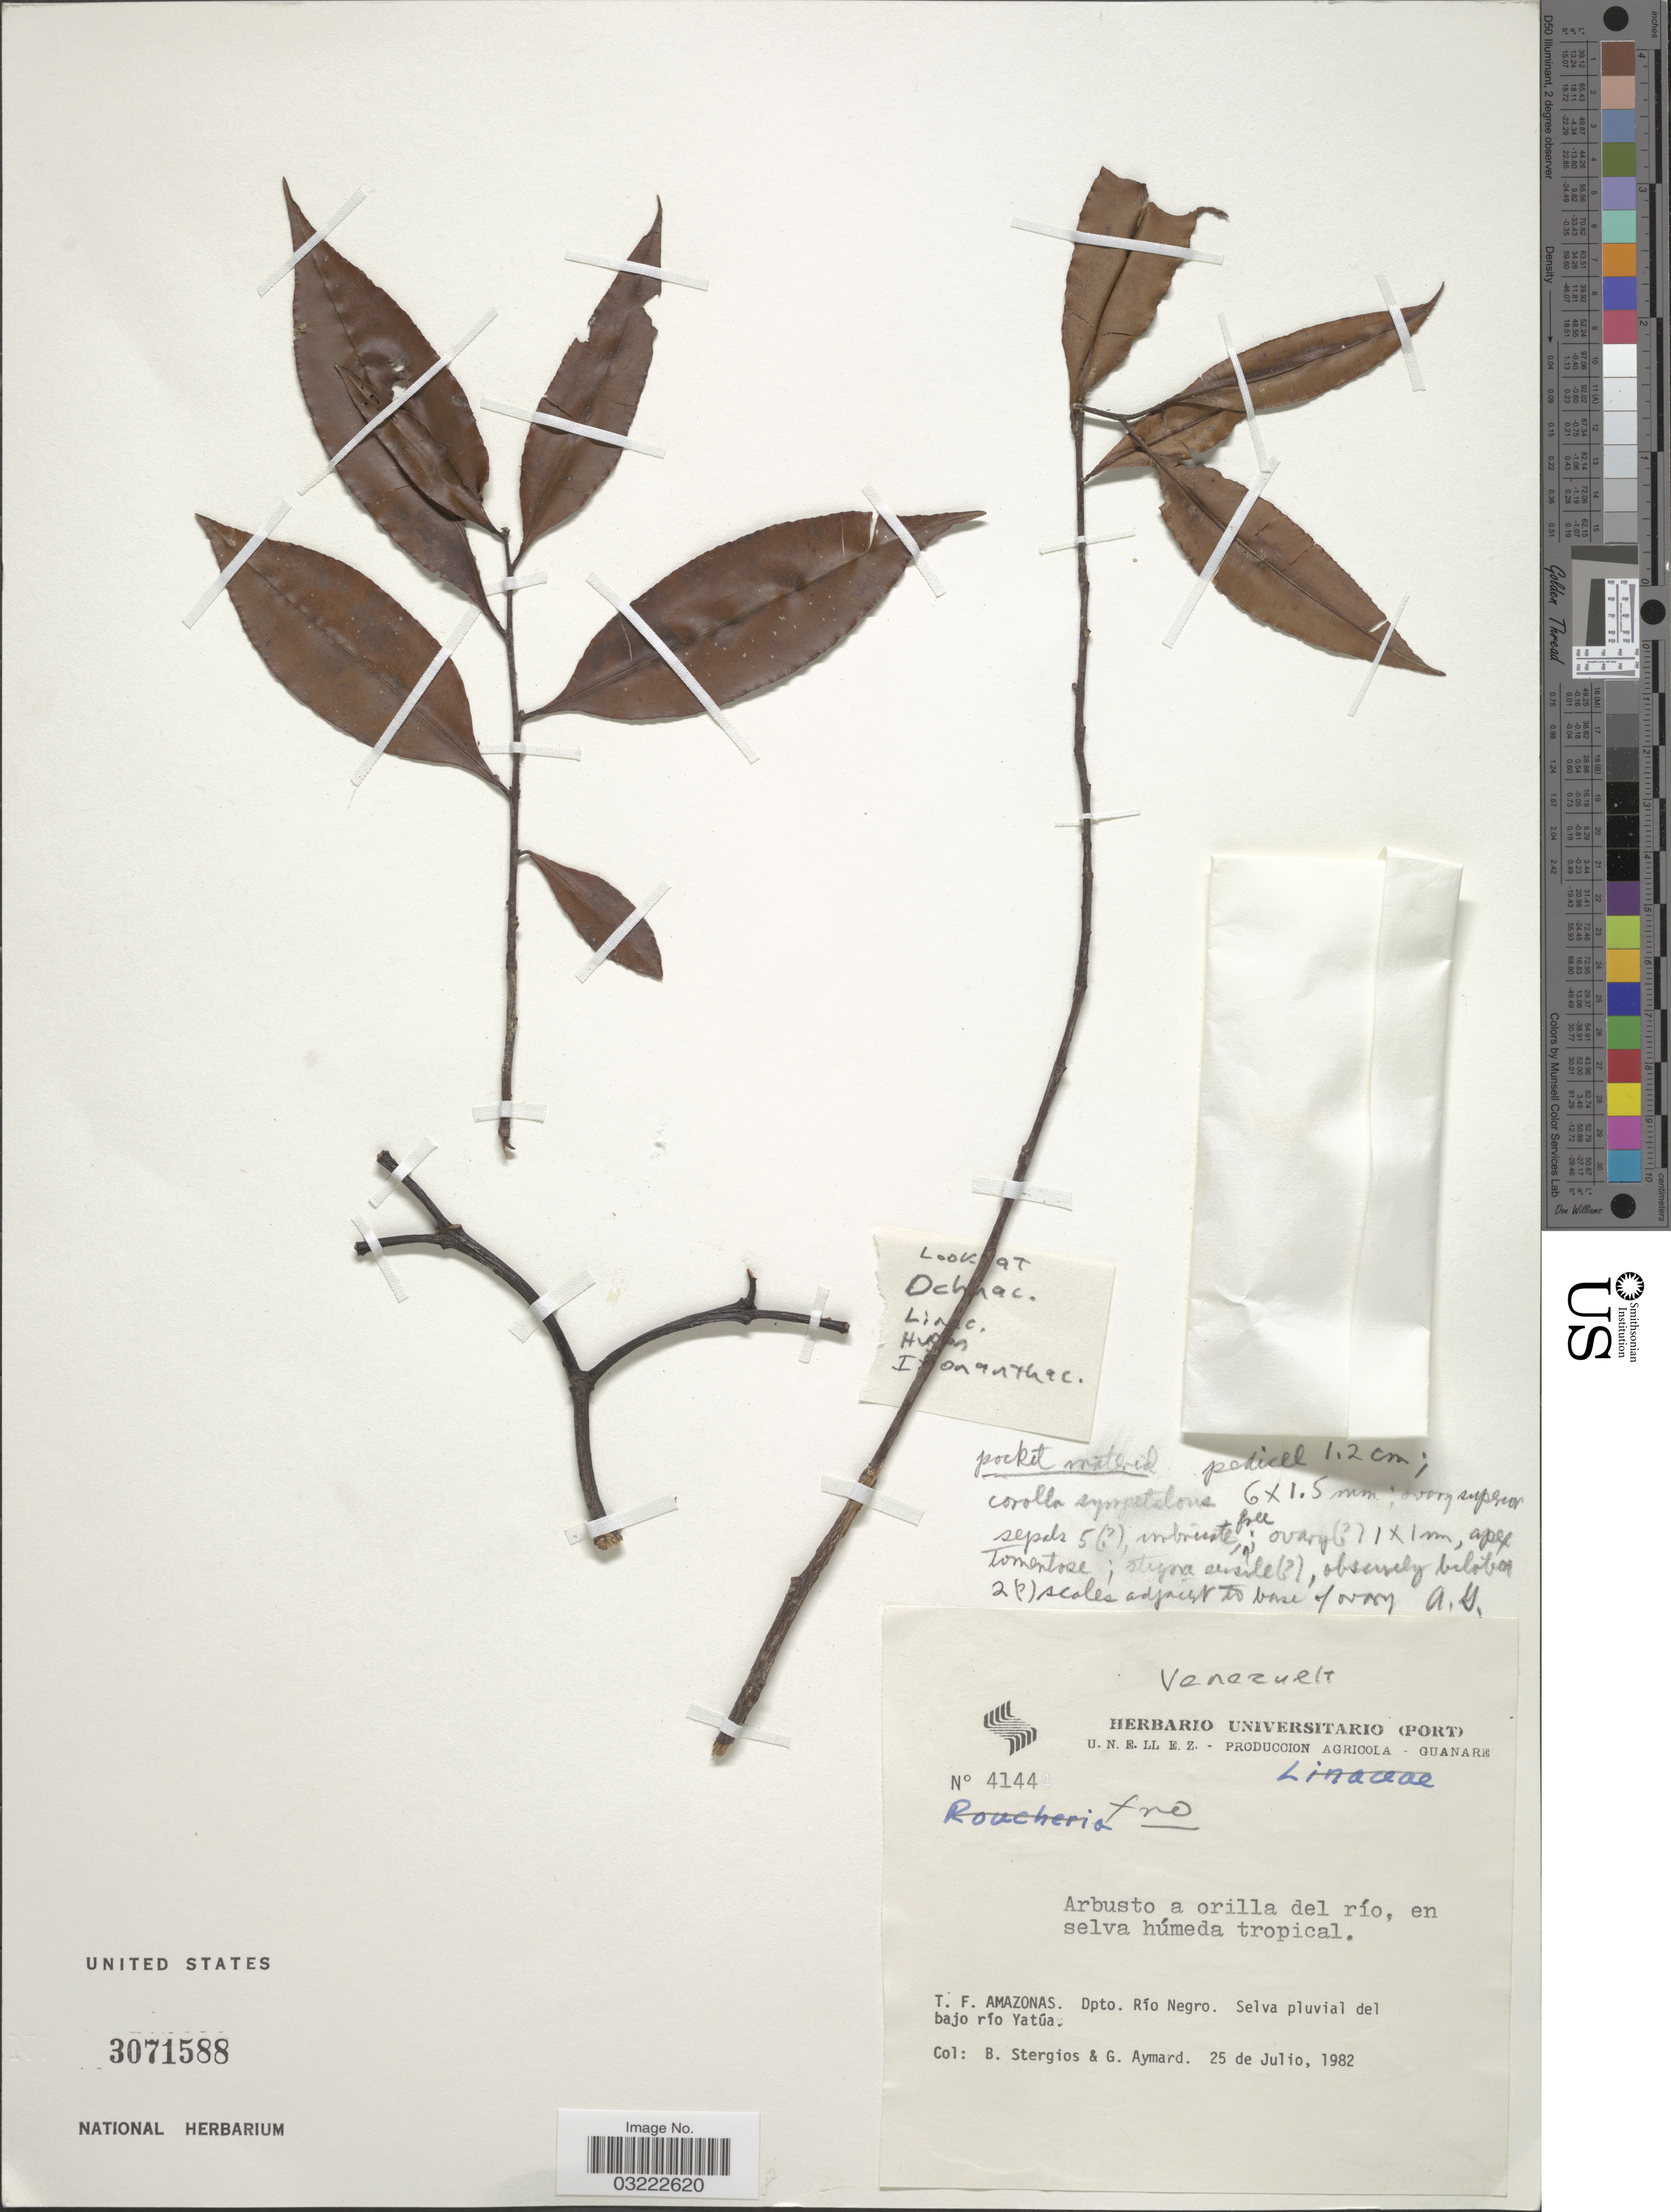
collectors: B. G. Stergios & G. A. Aymard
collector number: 4144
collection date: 1982-07-25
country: Venezuela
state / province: Amazonas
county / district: Río Negro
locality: Bajo río Yatúa.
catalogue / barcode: US 3071588